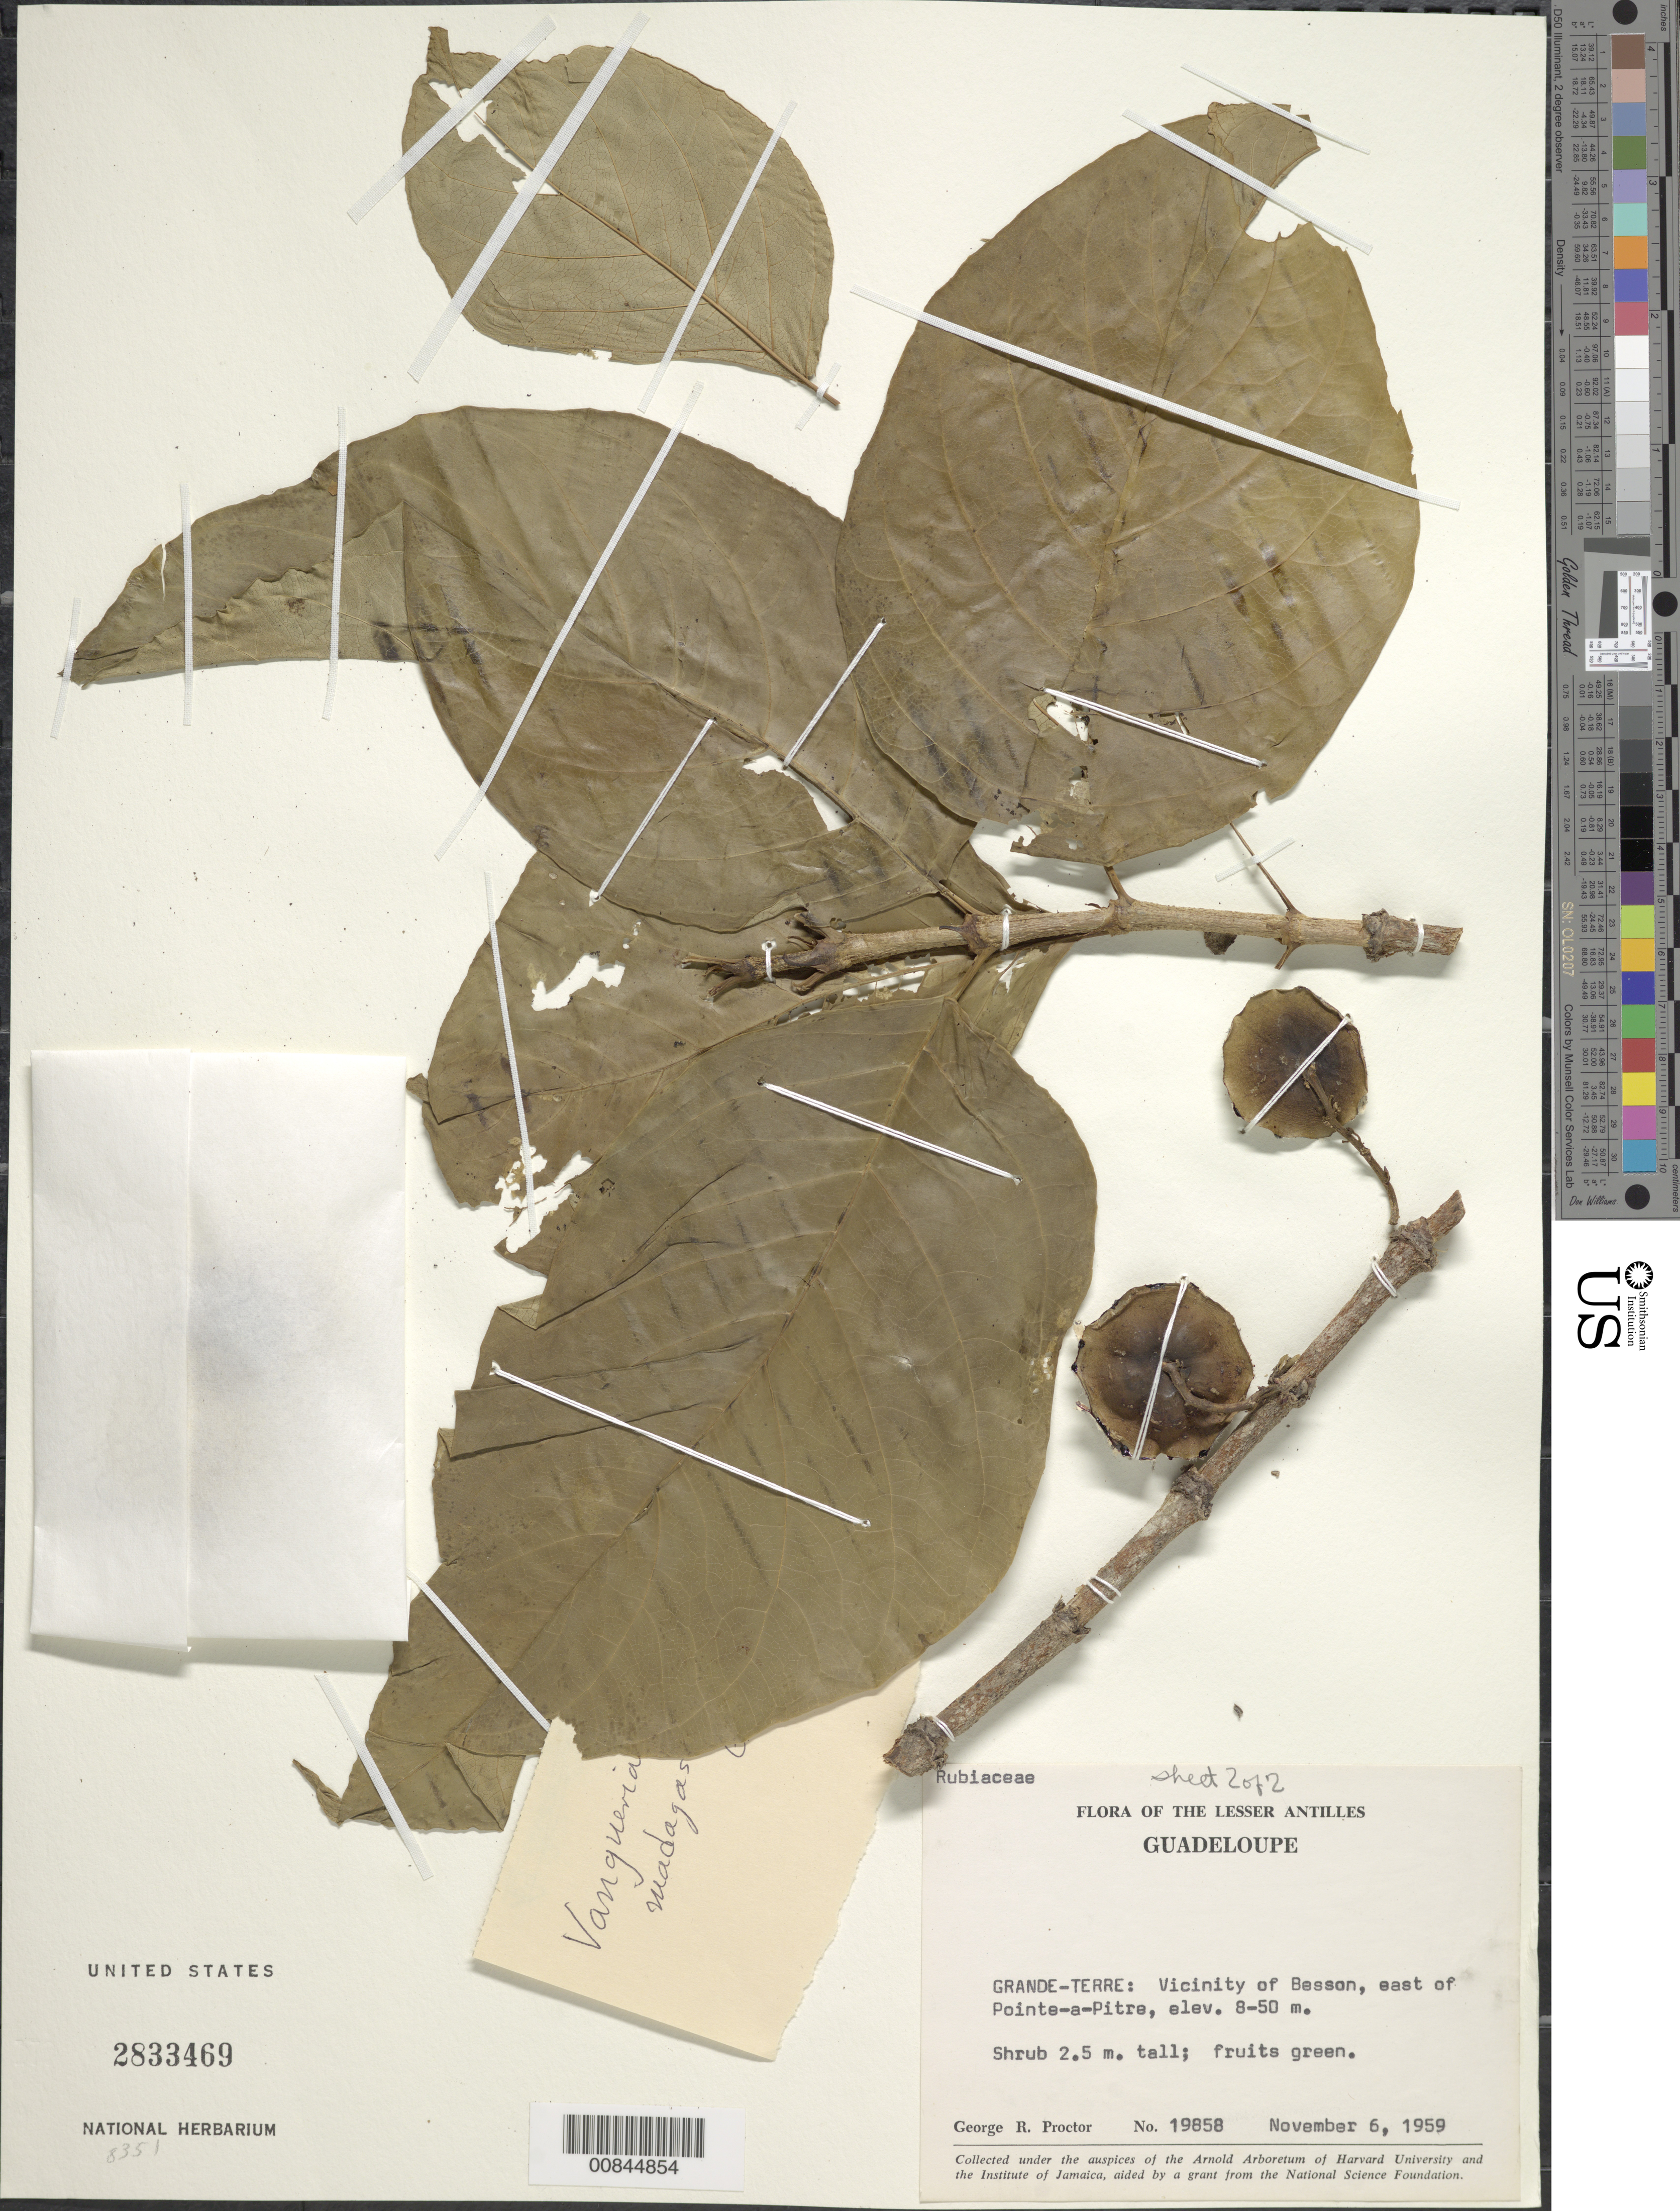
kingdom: Plantae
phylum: Tracheophyta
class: Magnoliopsida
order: Gentianales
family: Rubiaceae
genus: Vangueria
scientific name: Vangueria madagascariensis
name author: J.F. Gmel.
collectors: G. R. Proctor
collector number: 19858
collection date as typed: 06 Nov 1959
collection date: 1959-11-06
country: Guadeloupe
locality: Grande Terre: Vicinity of Besson, east of Pointe-à-Pitre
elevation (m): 8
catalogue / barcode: US 2833469